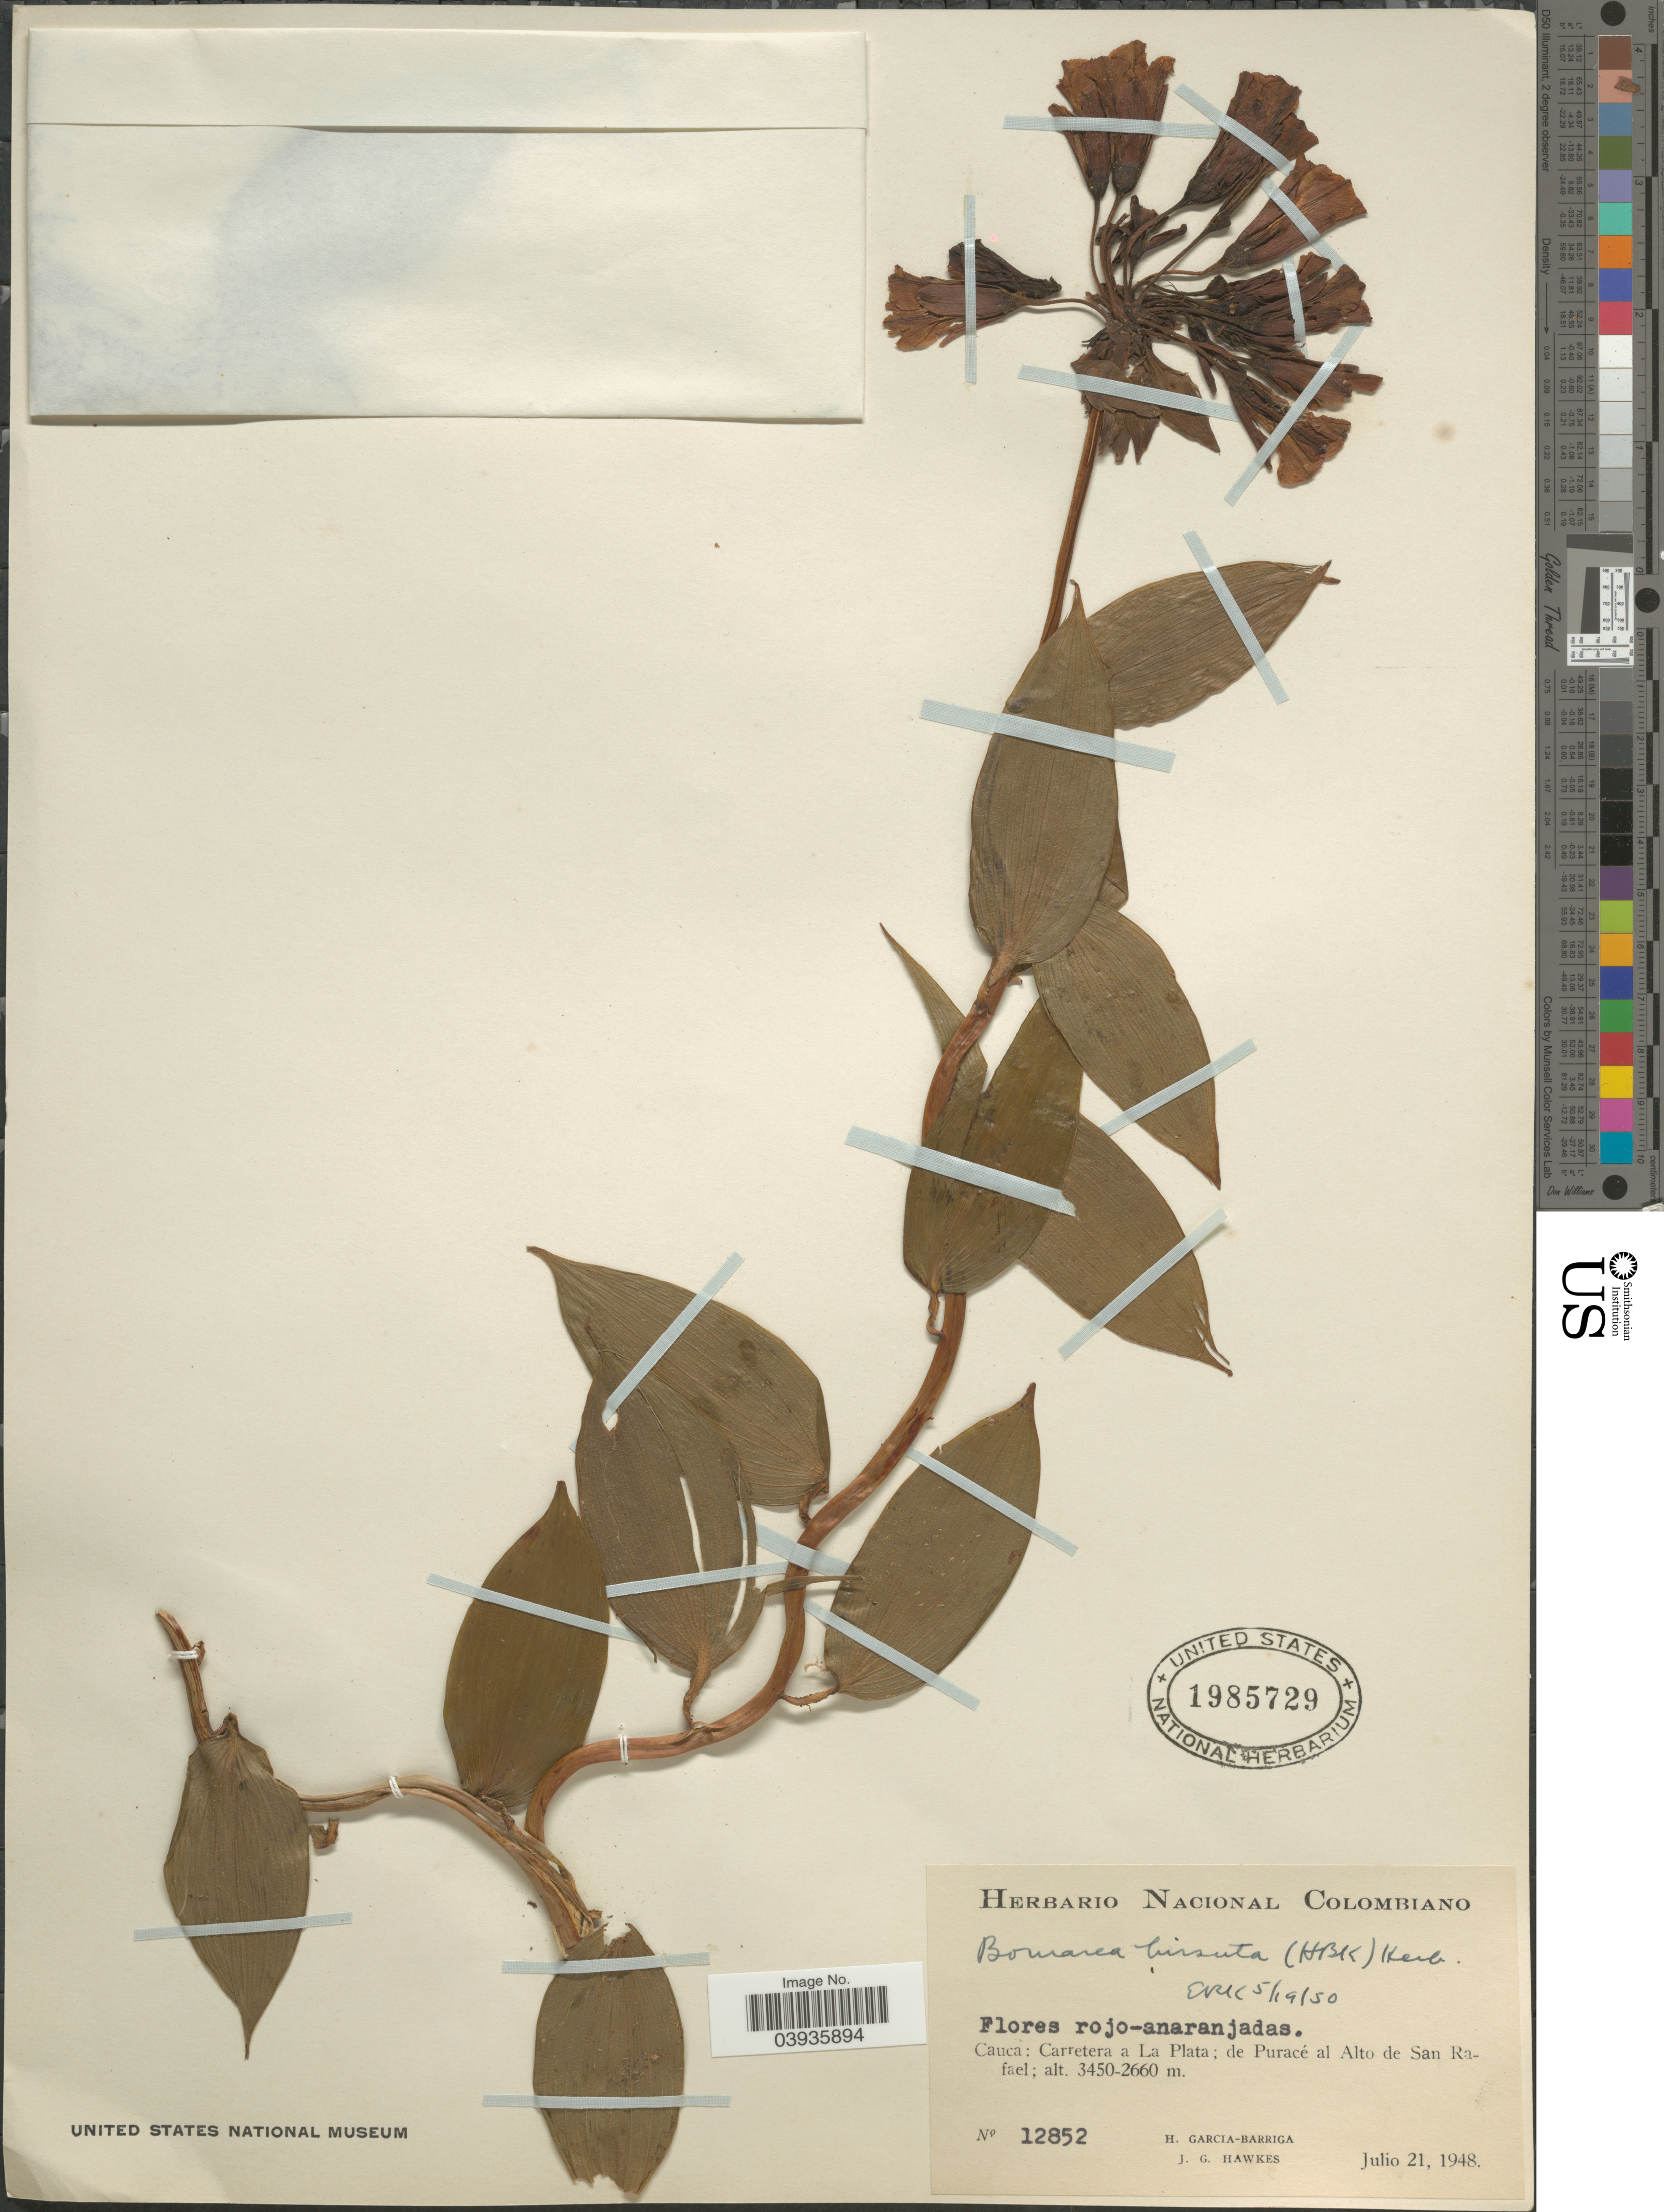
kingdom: Plantae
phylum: Tracheophyta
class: Liliopsida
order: Liliales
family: Alstroemeriaceae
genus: Bomarea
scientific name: Bomarea hirsuta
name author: (Kunth) Herb.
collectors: H. García Barriga & J. Hawkes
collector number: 12852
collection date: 1948-07-21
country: Colombia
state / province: Cauca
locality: Carretera a La Plata; de Puracé al Alto de San Rafael.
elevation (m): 2660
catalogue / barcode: US 1985729